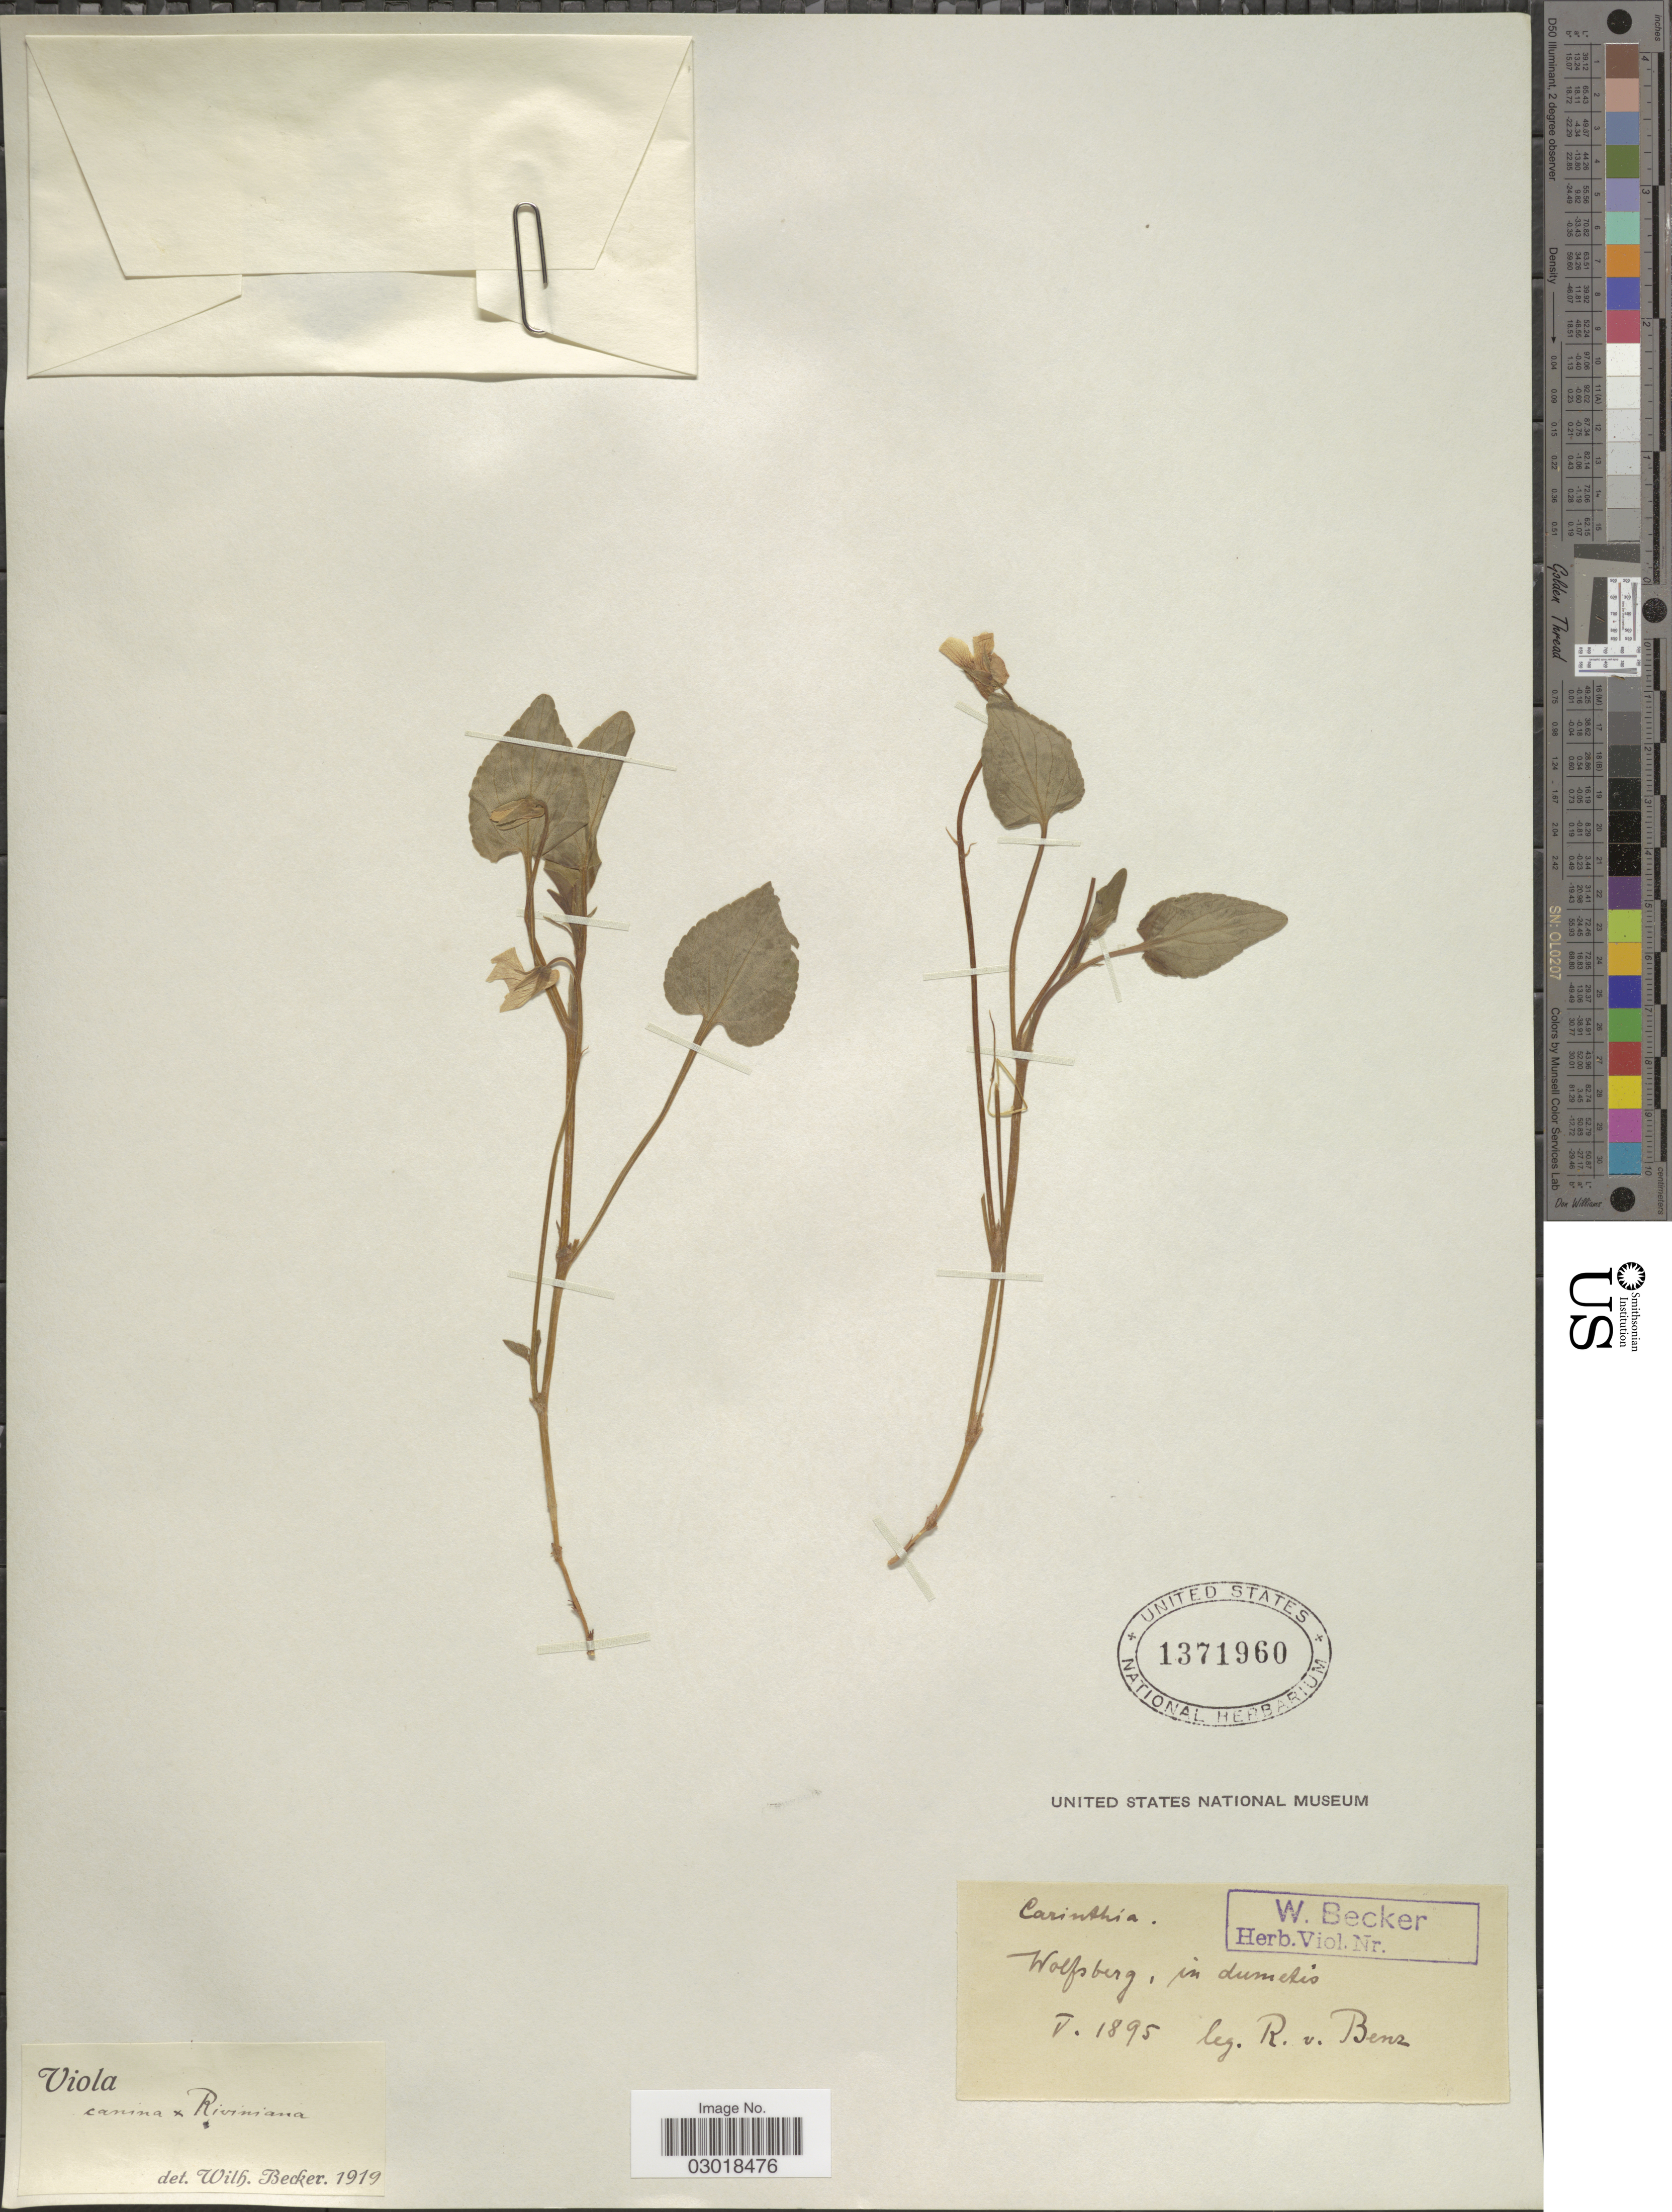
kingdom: Plantae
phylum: Tracheophyta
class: Magnoliopsida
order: Malpighiales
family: Violaceae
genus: Viola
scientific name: Viola canina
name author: L.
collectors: W. Becker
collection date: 1895-05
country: Austria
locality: Carinthia. Wolfsberg.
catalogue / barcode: US 1371960